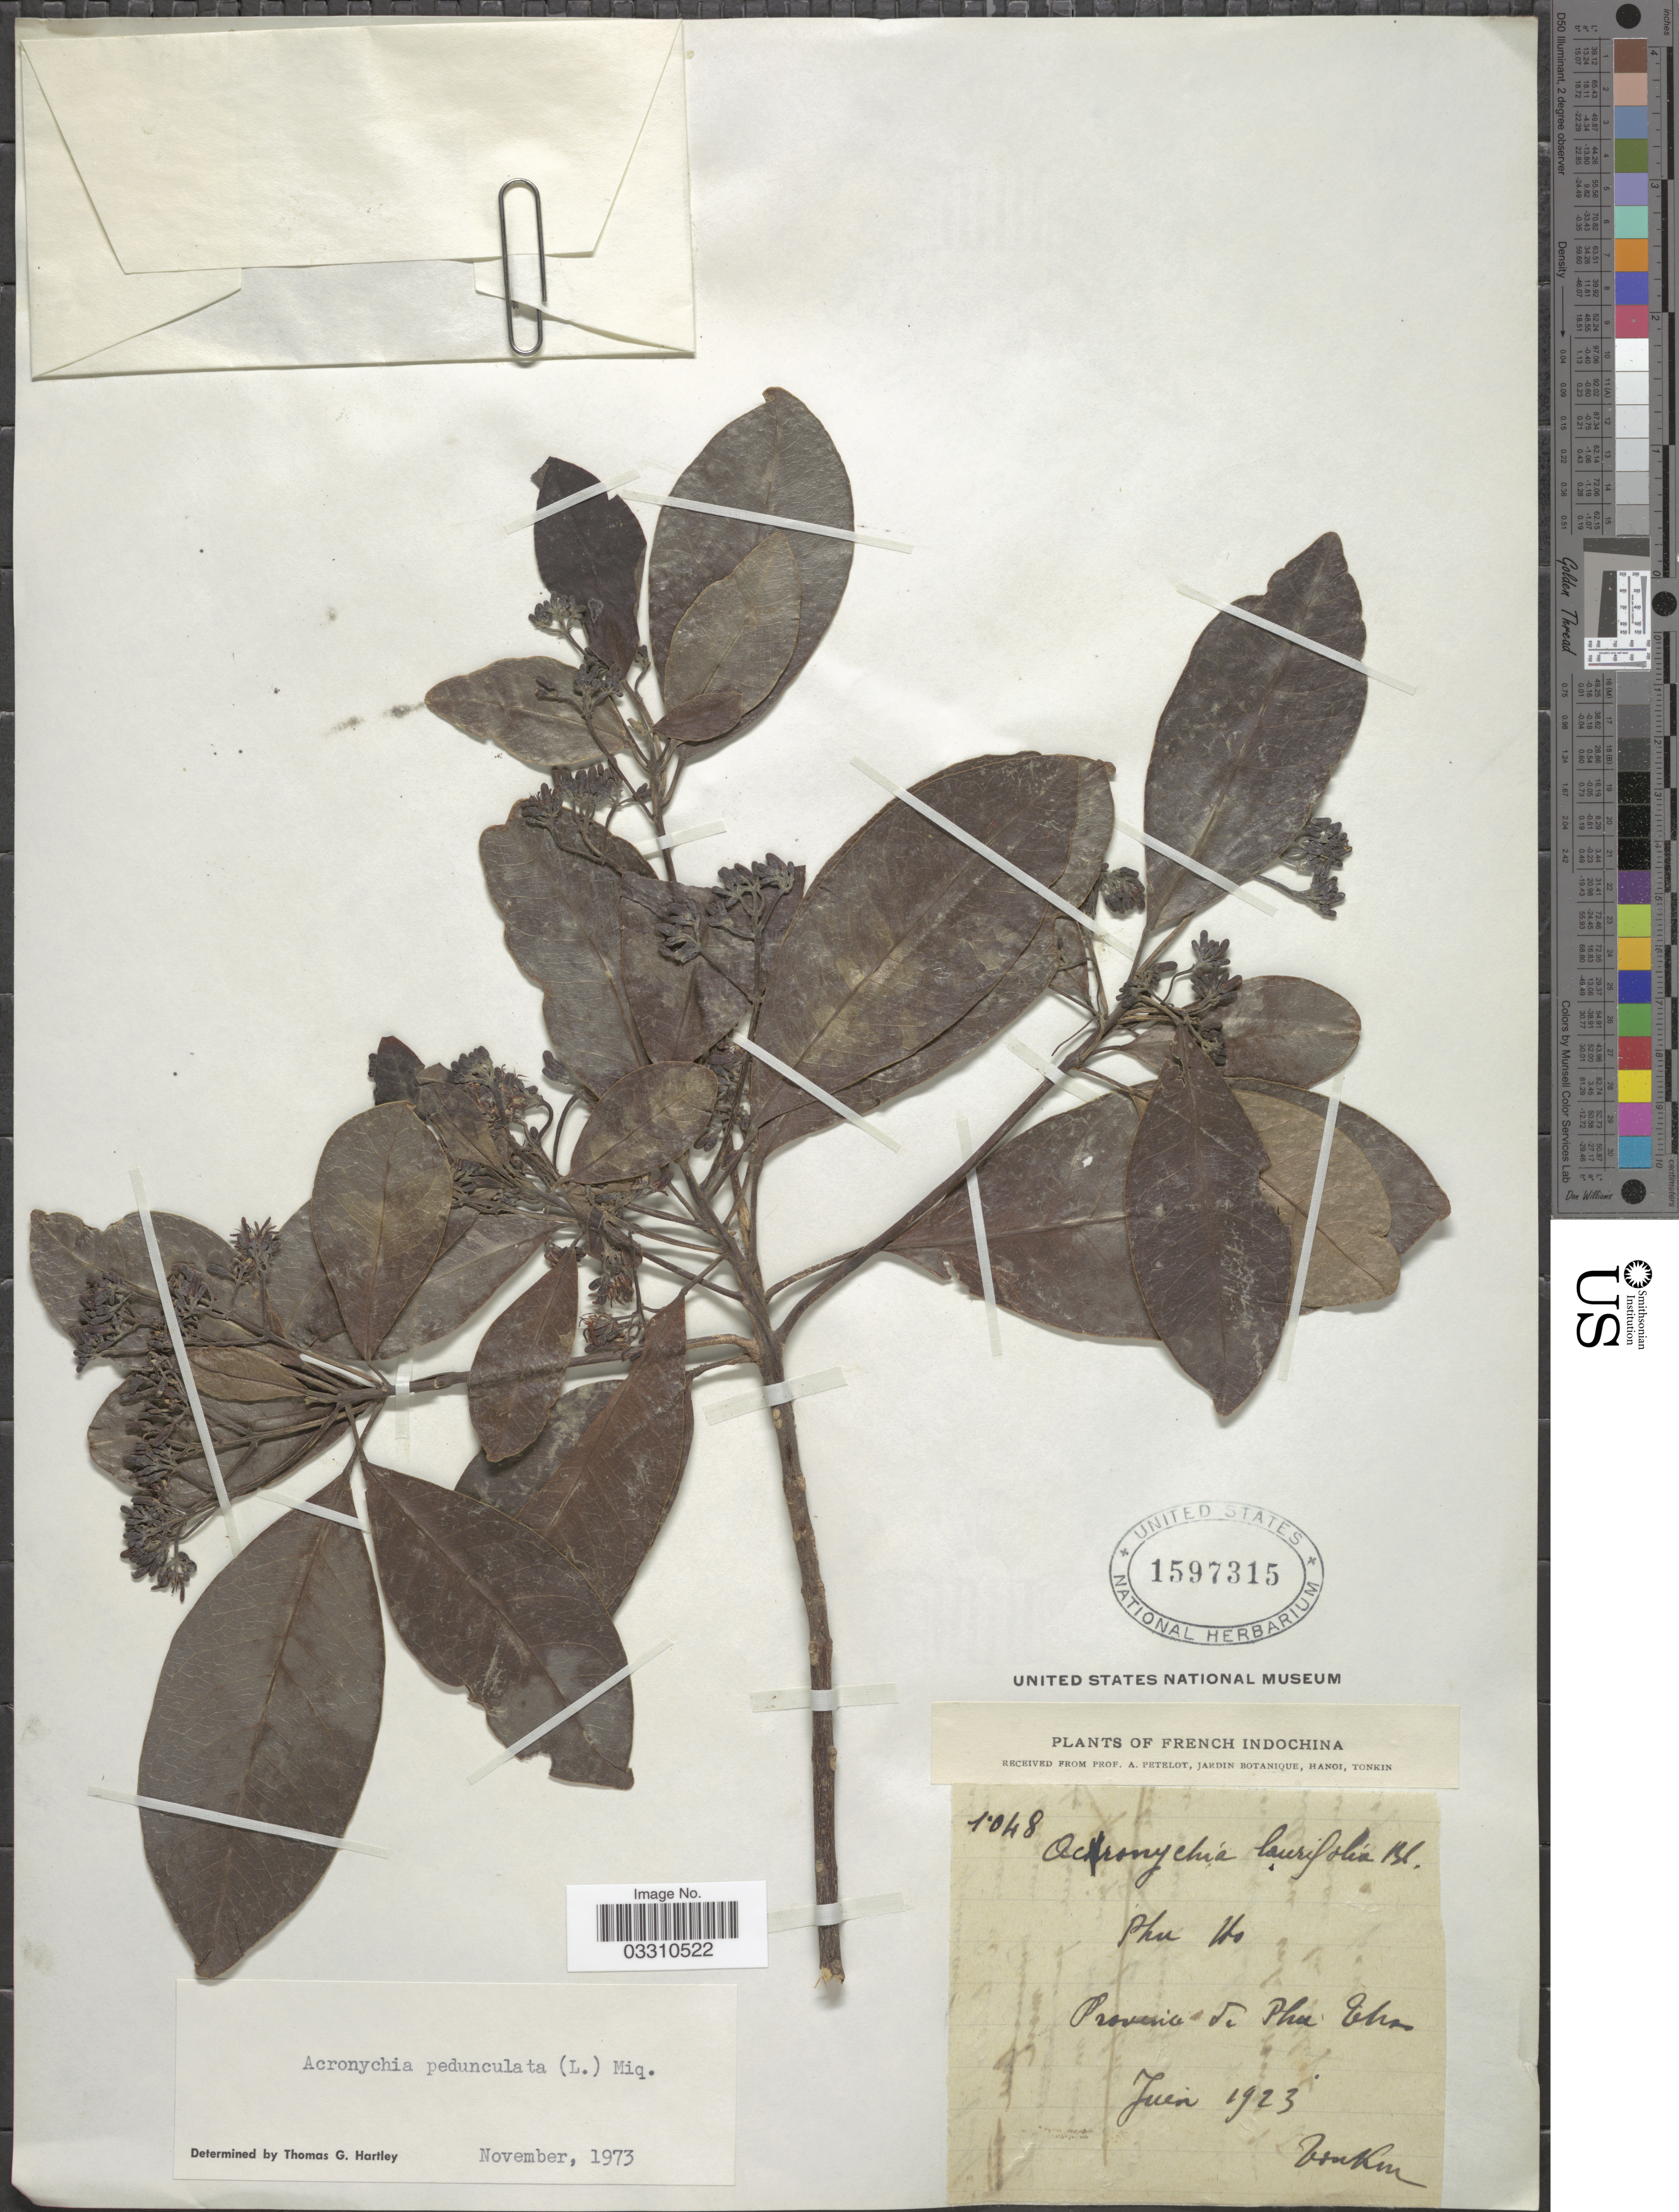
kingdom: Plantae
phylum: Tracheophyta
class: Magnoliopsida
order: Sapindales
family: Rutaceae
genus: Acronychia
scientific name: Acronychia pedunculata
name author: (L.) Miq.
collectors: A. Petelot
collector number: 1048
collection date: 1923-06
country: Vietnam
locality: French Indochina, Phu Ho, Provincia de Pha Tha.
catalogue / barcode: US 1597315